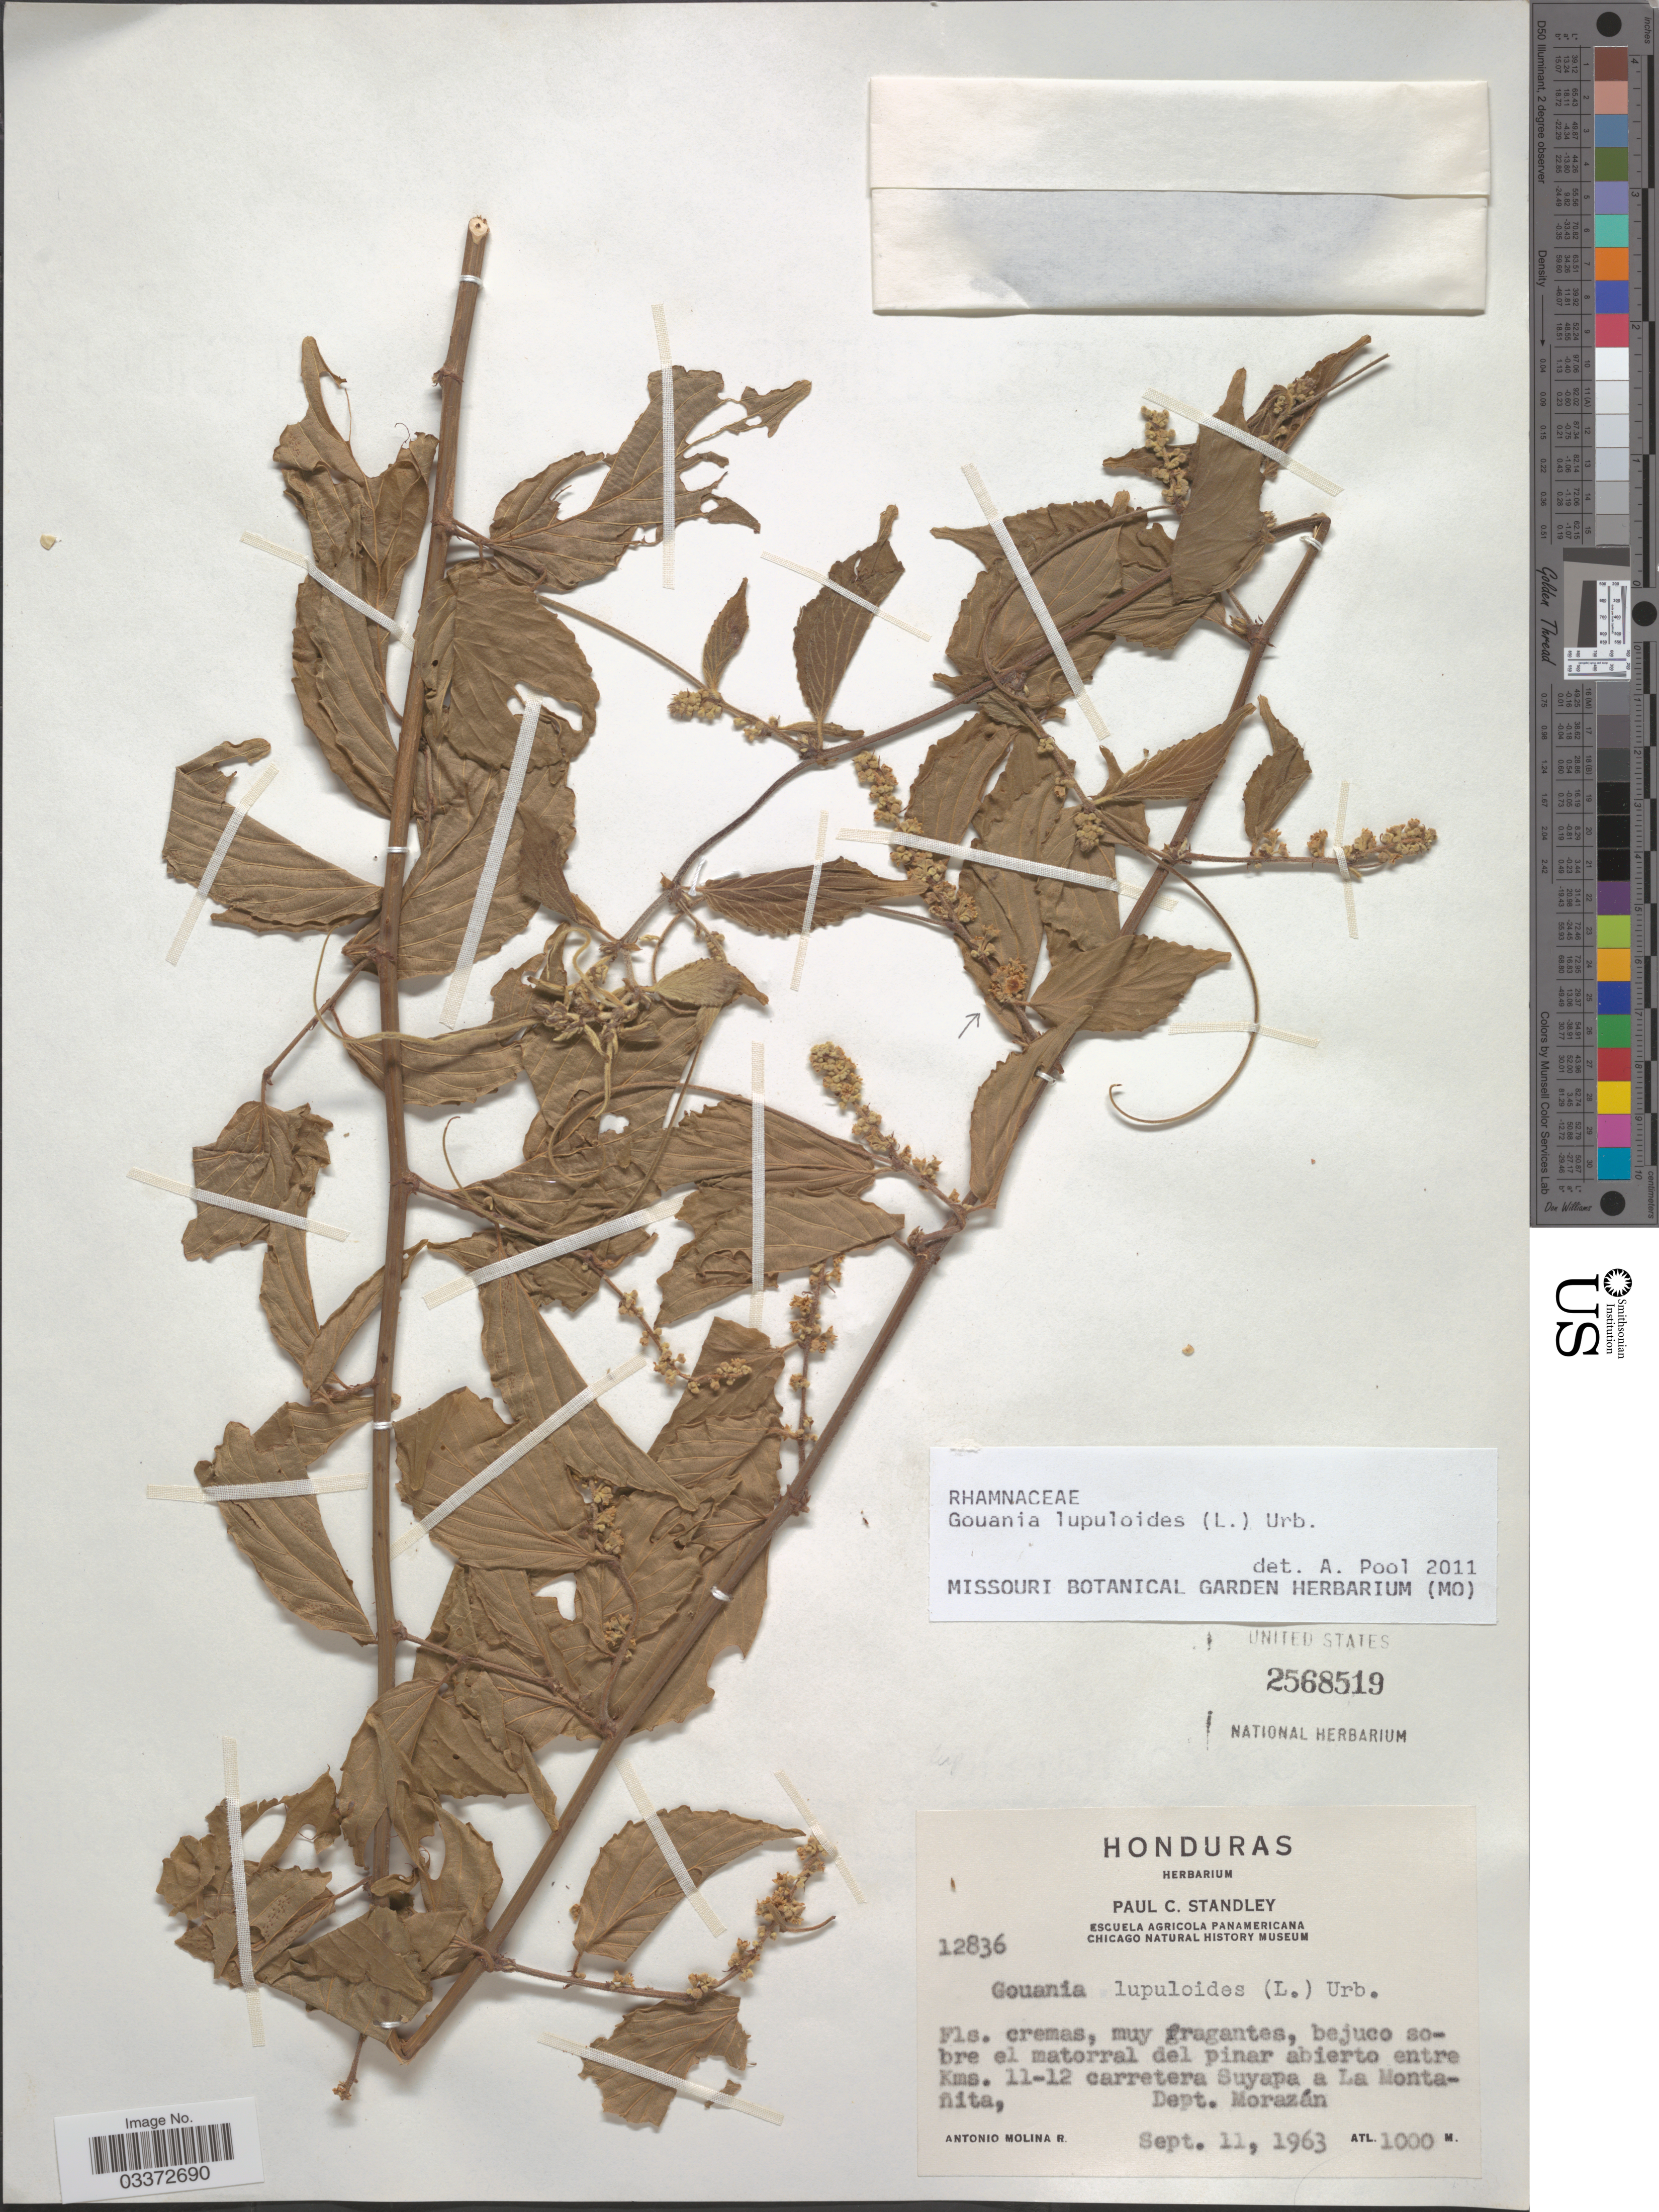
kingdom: Plantae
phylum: Tracheophyta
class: Magnoliopsida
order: Rosales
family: Rhamnaceae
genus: Gouania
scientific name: Gouania lupuloides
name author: (L.) Urb.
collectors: A. Molina R.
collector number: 12836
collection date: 1963-09-11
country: Honduras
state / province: Fco. Morazán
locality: Entre Kms. 11-12 carretera Suyapa a La Montañita, Dept. Morazán.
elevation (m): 1000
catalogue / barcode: US 2568519